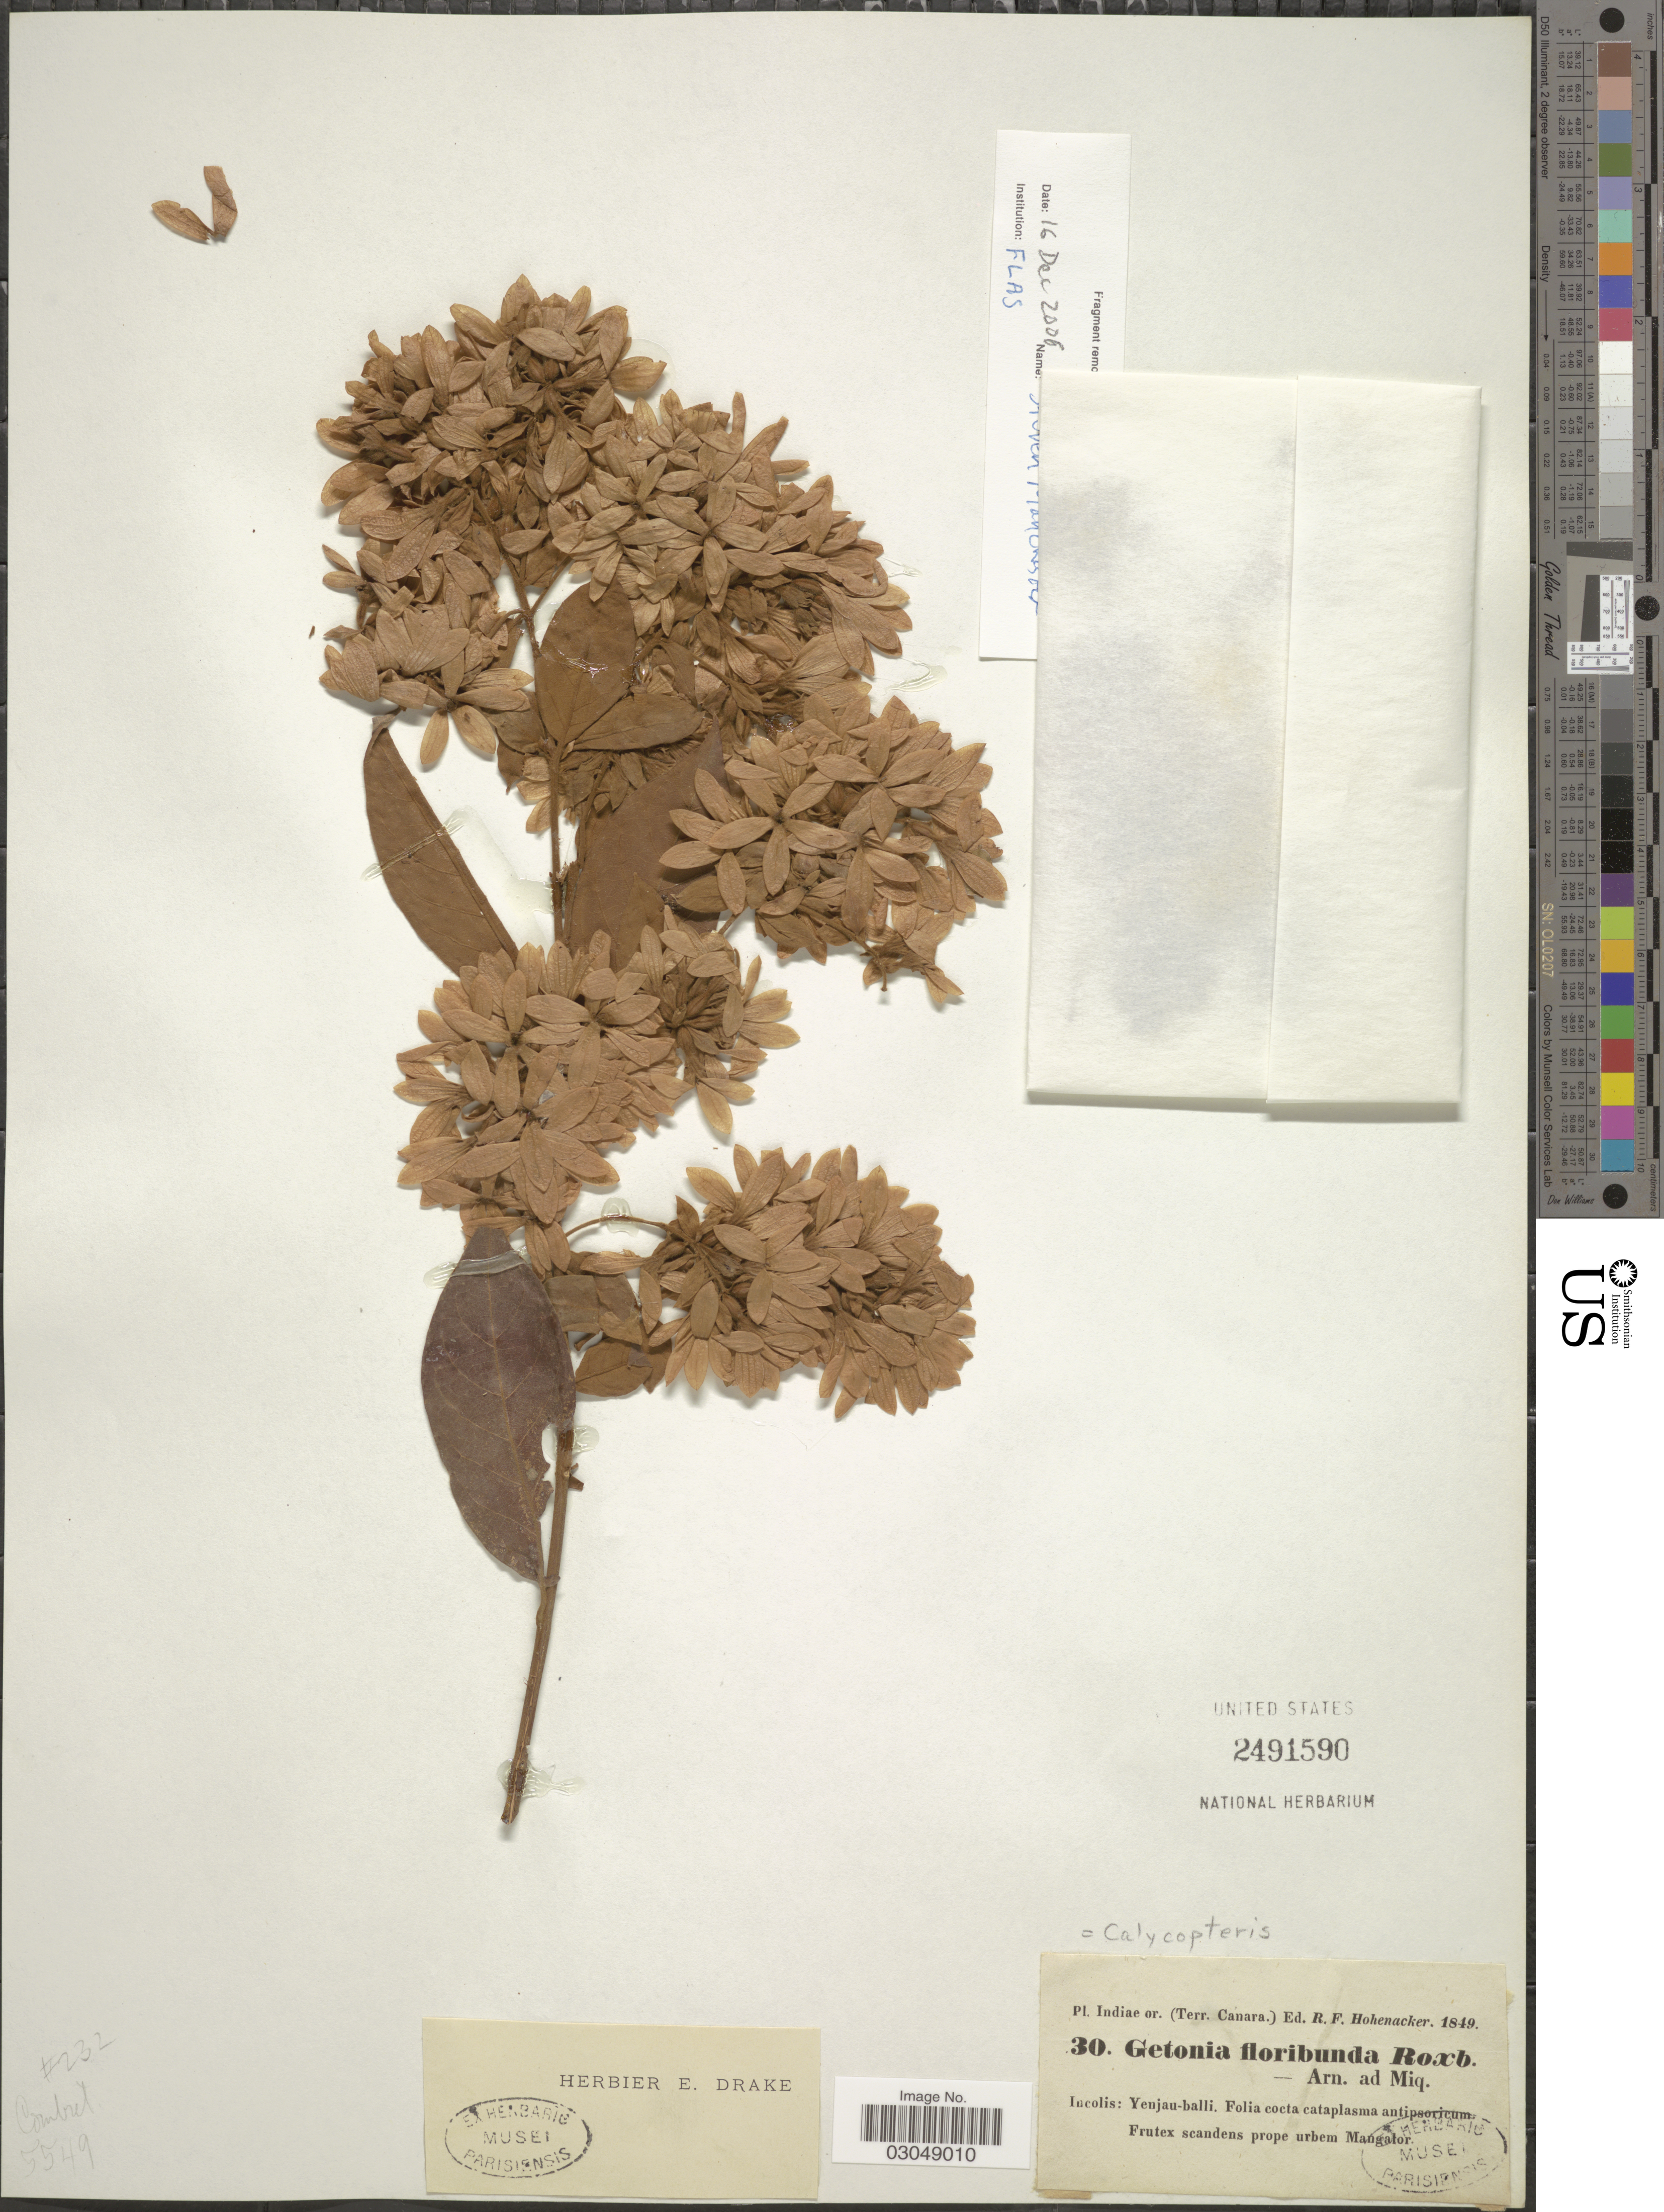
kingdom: Plantae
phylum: Tracheophyta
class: Magnoliopsida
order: Myrtales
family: Combretaceae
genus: Getonia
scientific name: Getonia floribunda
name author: Roxb.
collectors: R. F. Hohenacker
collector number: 30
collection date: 1849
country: India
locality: (Terr. Canara.) Yenjau-balli. Folia cocta cataplasma antipsoricum. Frutex scandens prope urbem Mangalor.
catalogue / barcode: US 2491590